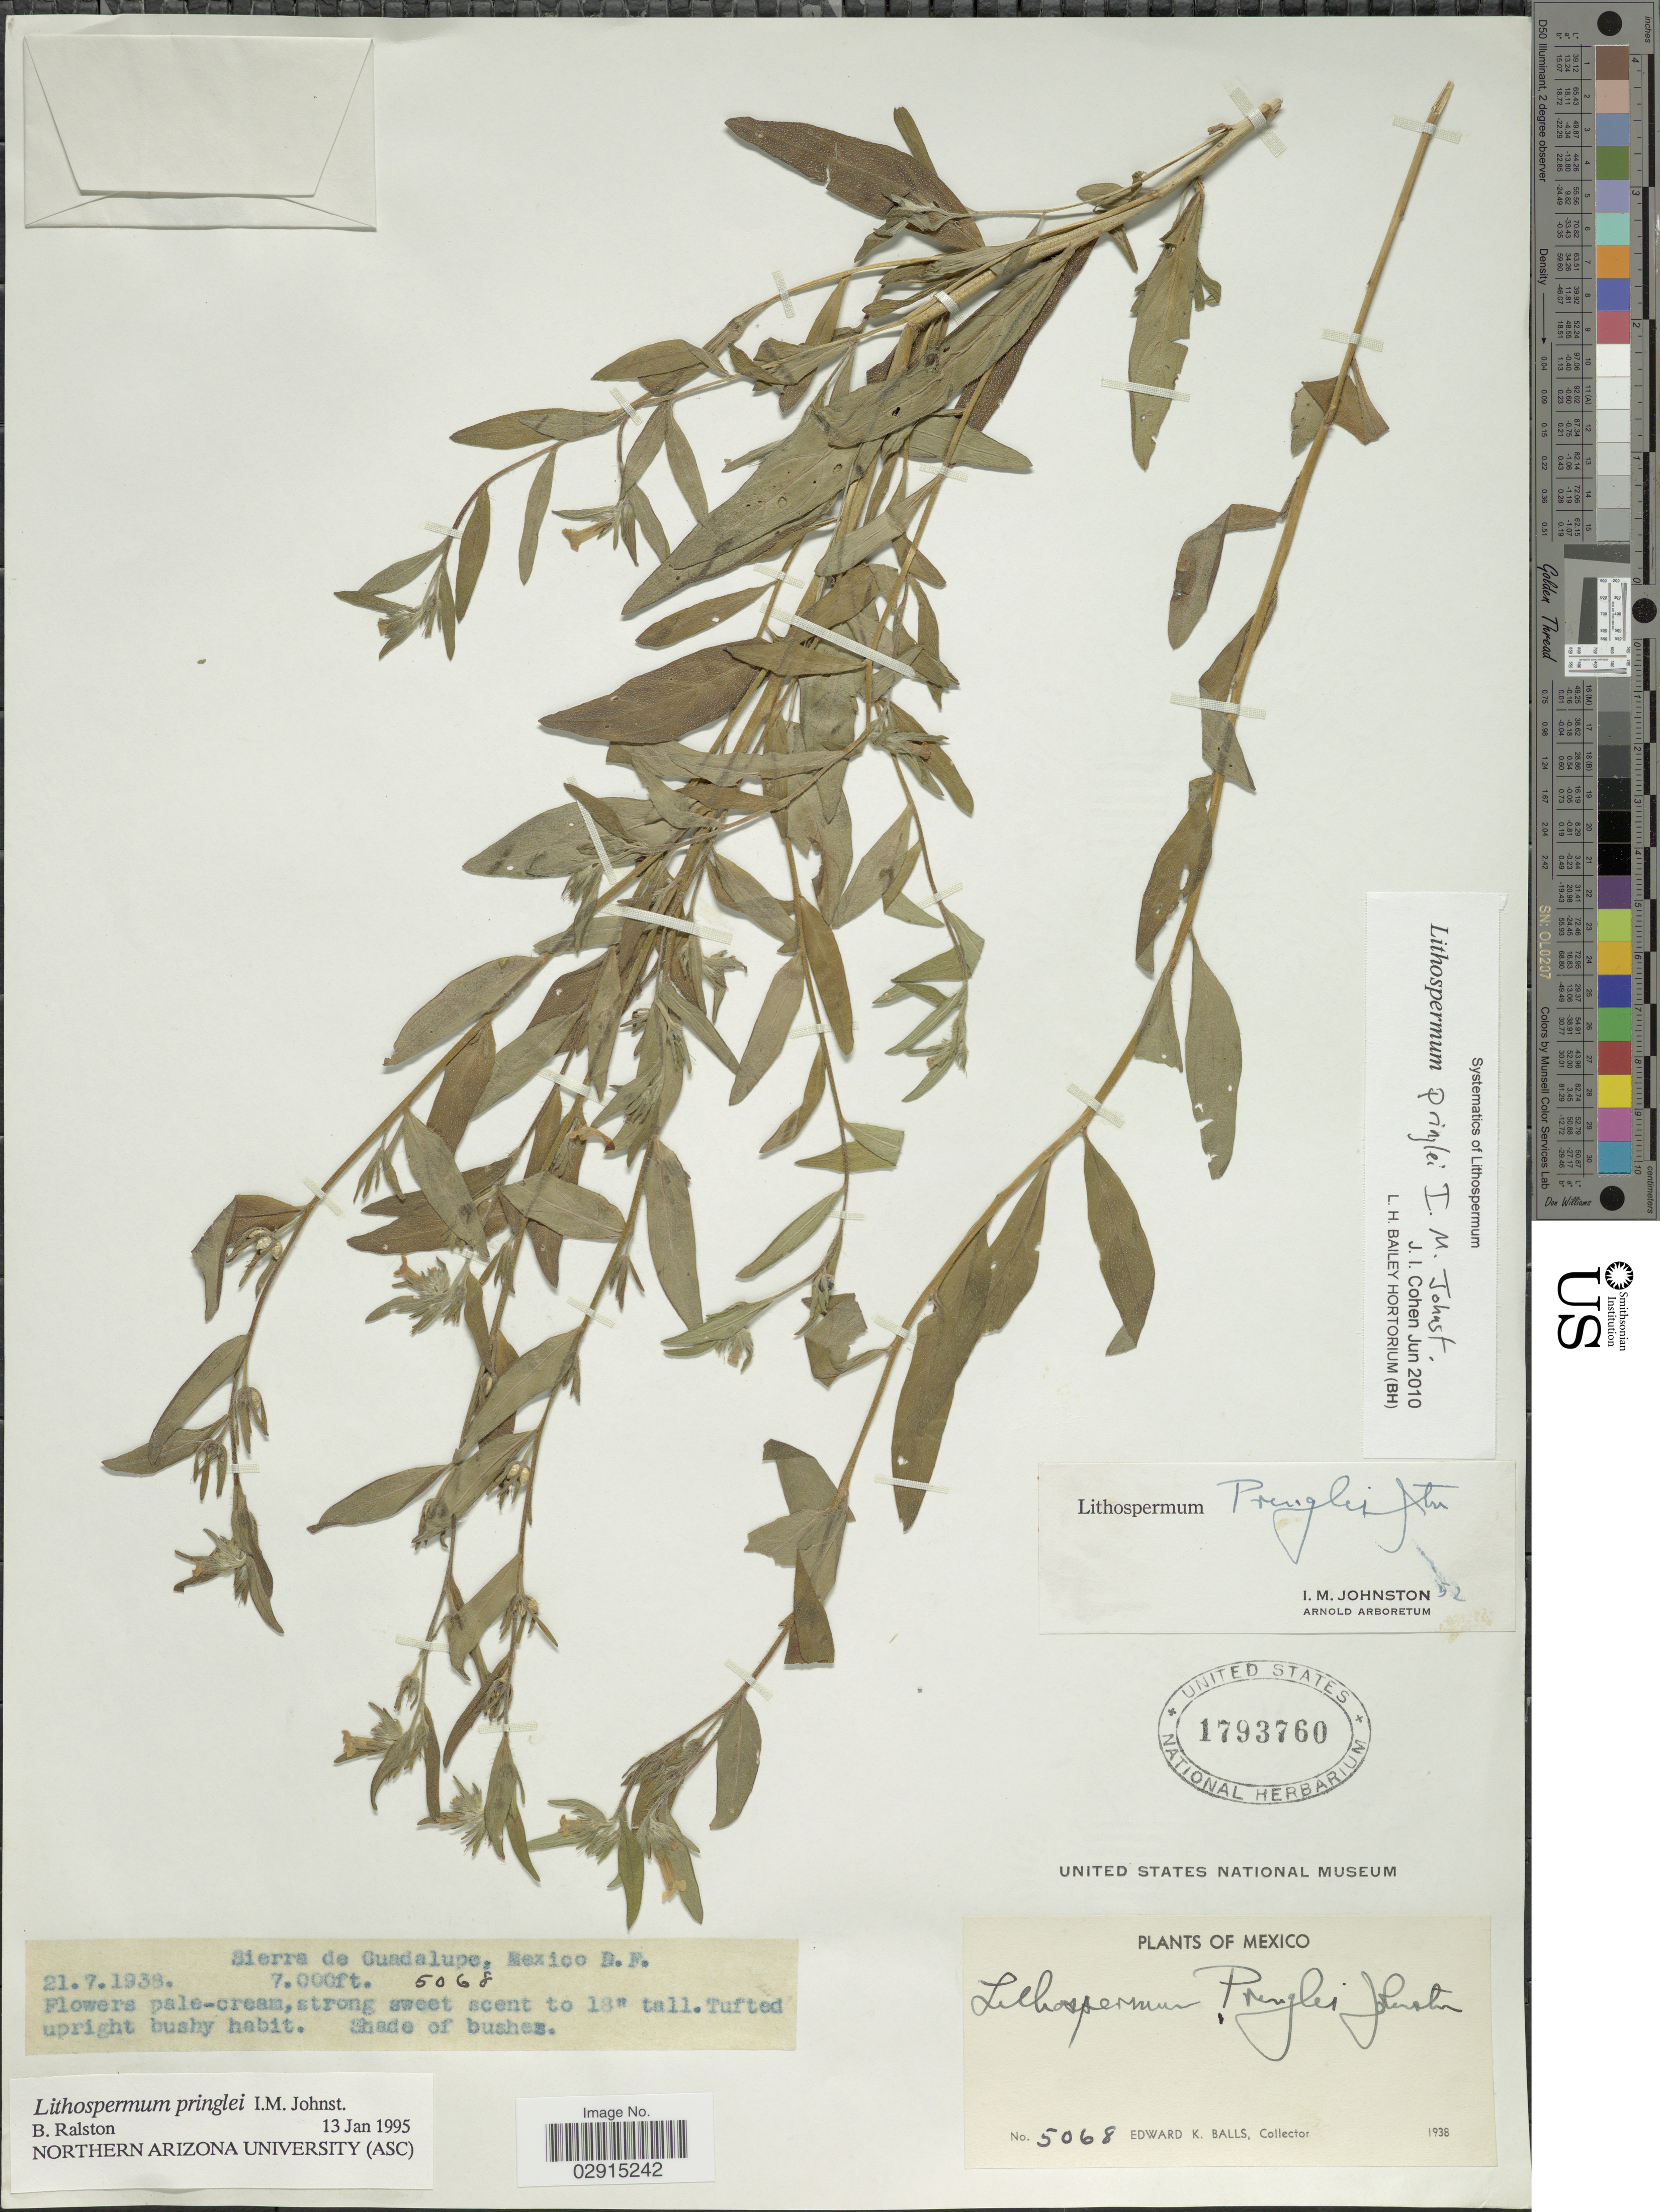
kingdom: Plantae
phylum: Tracheophyta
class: Magnoliopsida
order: Boraginales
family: Boraginaceae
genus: Lithospermum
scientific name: Lithospermum pringlei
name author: I.M. Johnst.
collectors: E. K. Balls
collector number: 5068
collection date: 1938-07-21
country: Mexico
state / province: Distrito Federal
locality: Sierra de Guadalupe, D.F.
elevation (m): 2134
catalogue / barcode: US 1793760